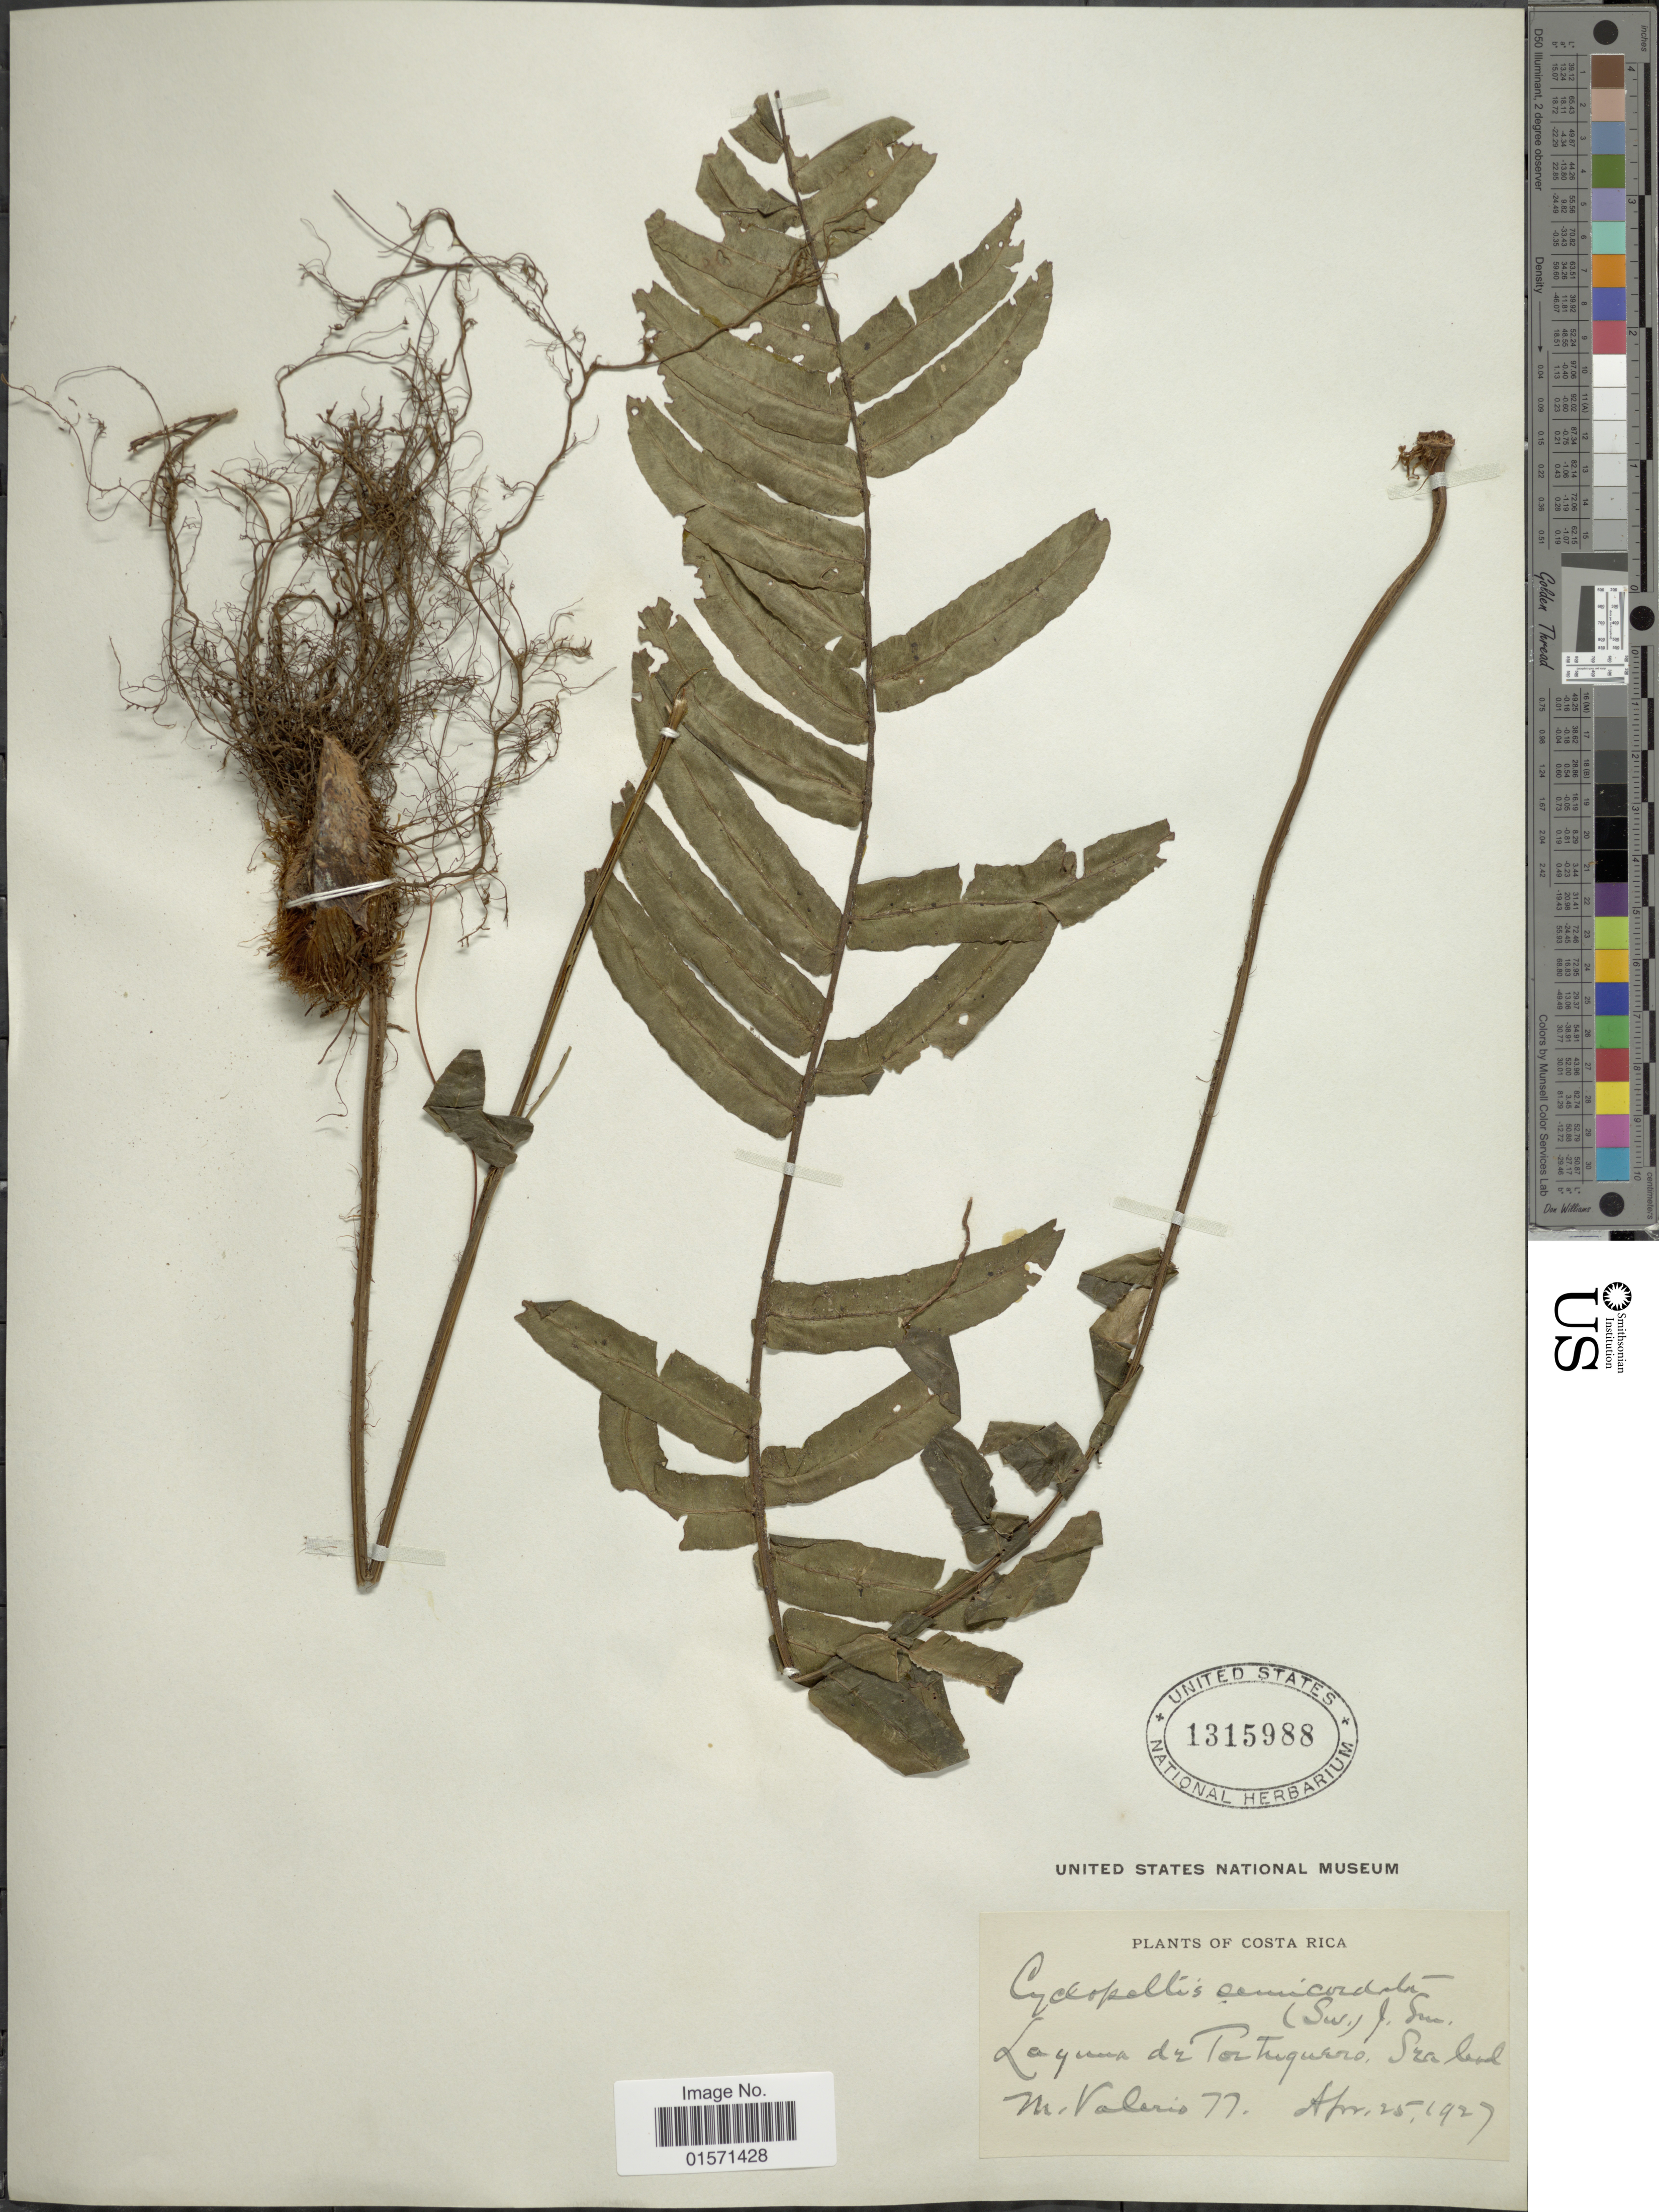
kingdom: Plantae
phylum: Tracheophyta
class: Polypodiopsida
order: Polypodiales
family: Lomariopsidaceae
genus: Cyclopeltis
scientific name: Cyclopeltis semicordata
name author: (Sw.) J. Sm.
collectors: M. Valerio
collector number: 77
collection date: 1927-04-25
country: Costa Rica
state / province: Limón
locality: Laguna de Tortuguero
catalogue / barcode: US 1315988